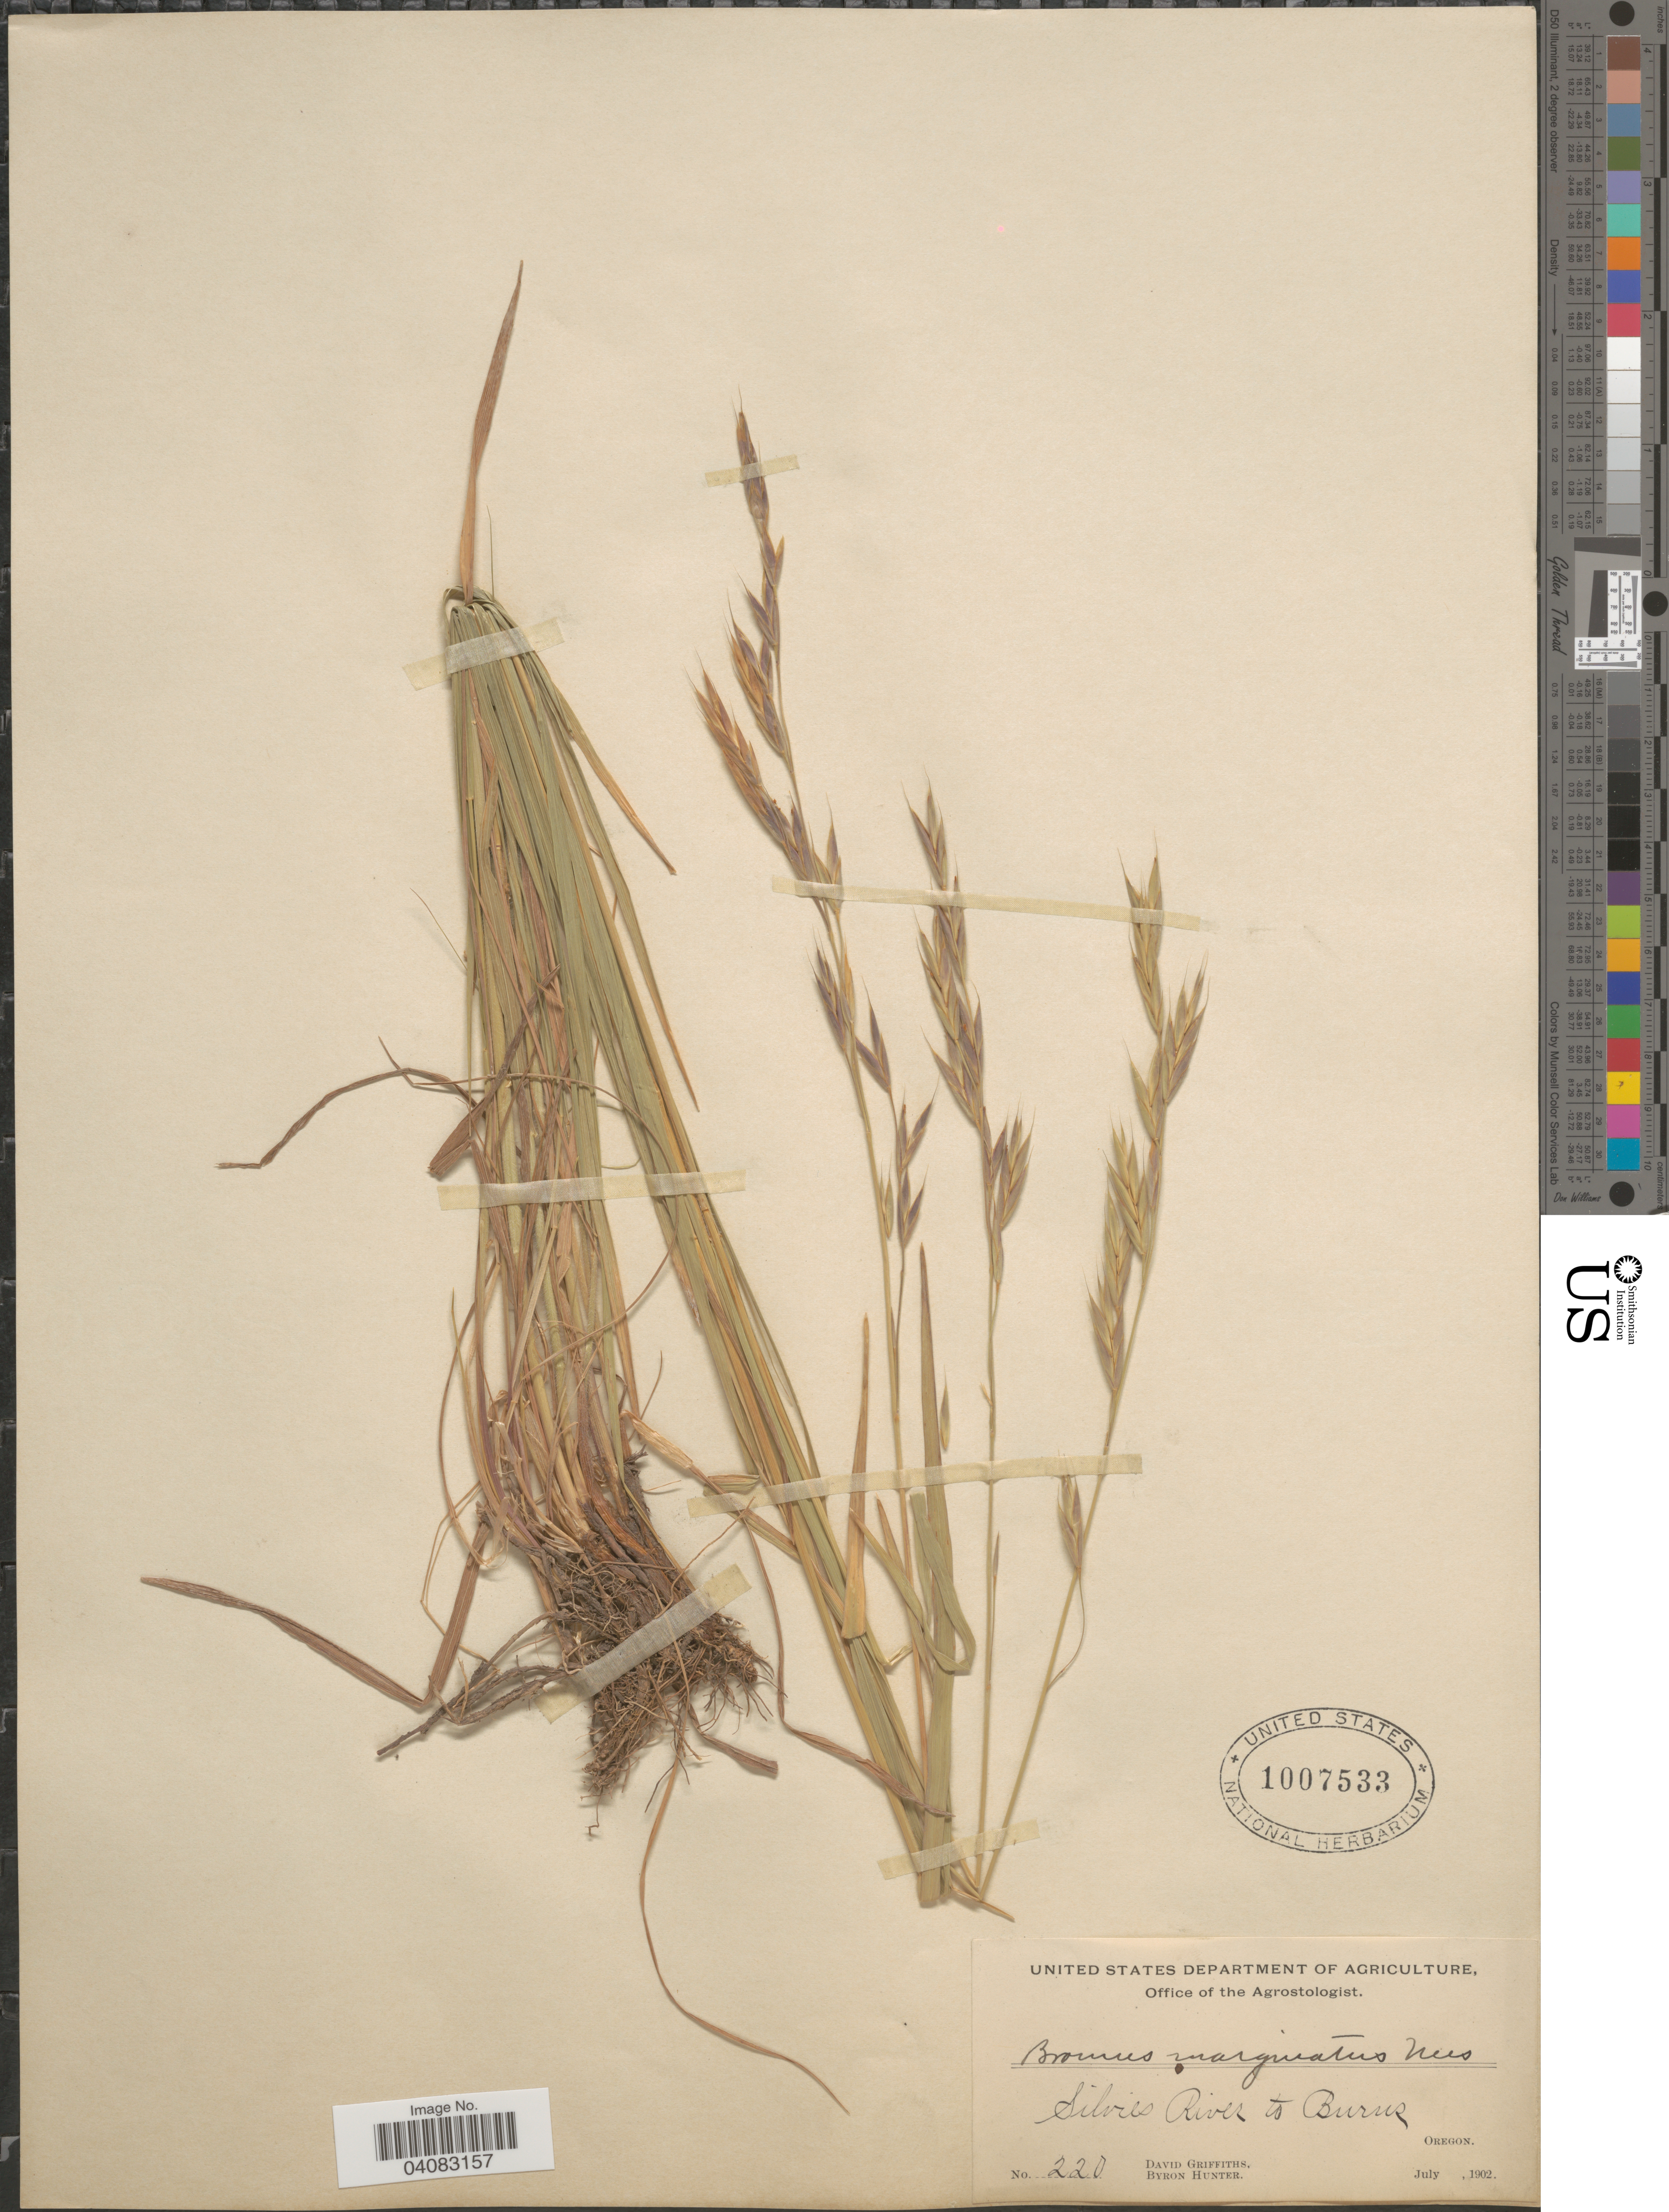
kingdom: Plantae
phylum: Tracheophyta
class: Liliopsida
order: Poales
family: Poaceae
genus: Bromus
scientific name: Bromus marginatus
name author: Nees ex Steud.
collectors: D. Griffiths & B. Hunter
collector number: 220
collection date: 1902-07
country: United States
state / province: Oregon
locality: Silvies River to Burns.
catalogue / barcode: US 1007533